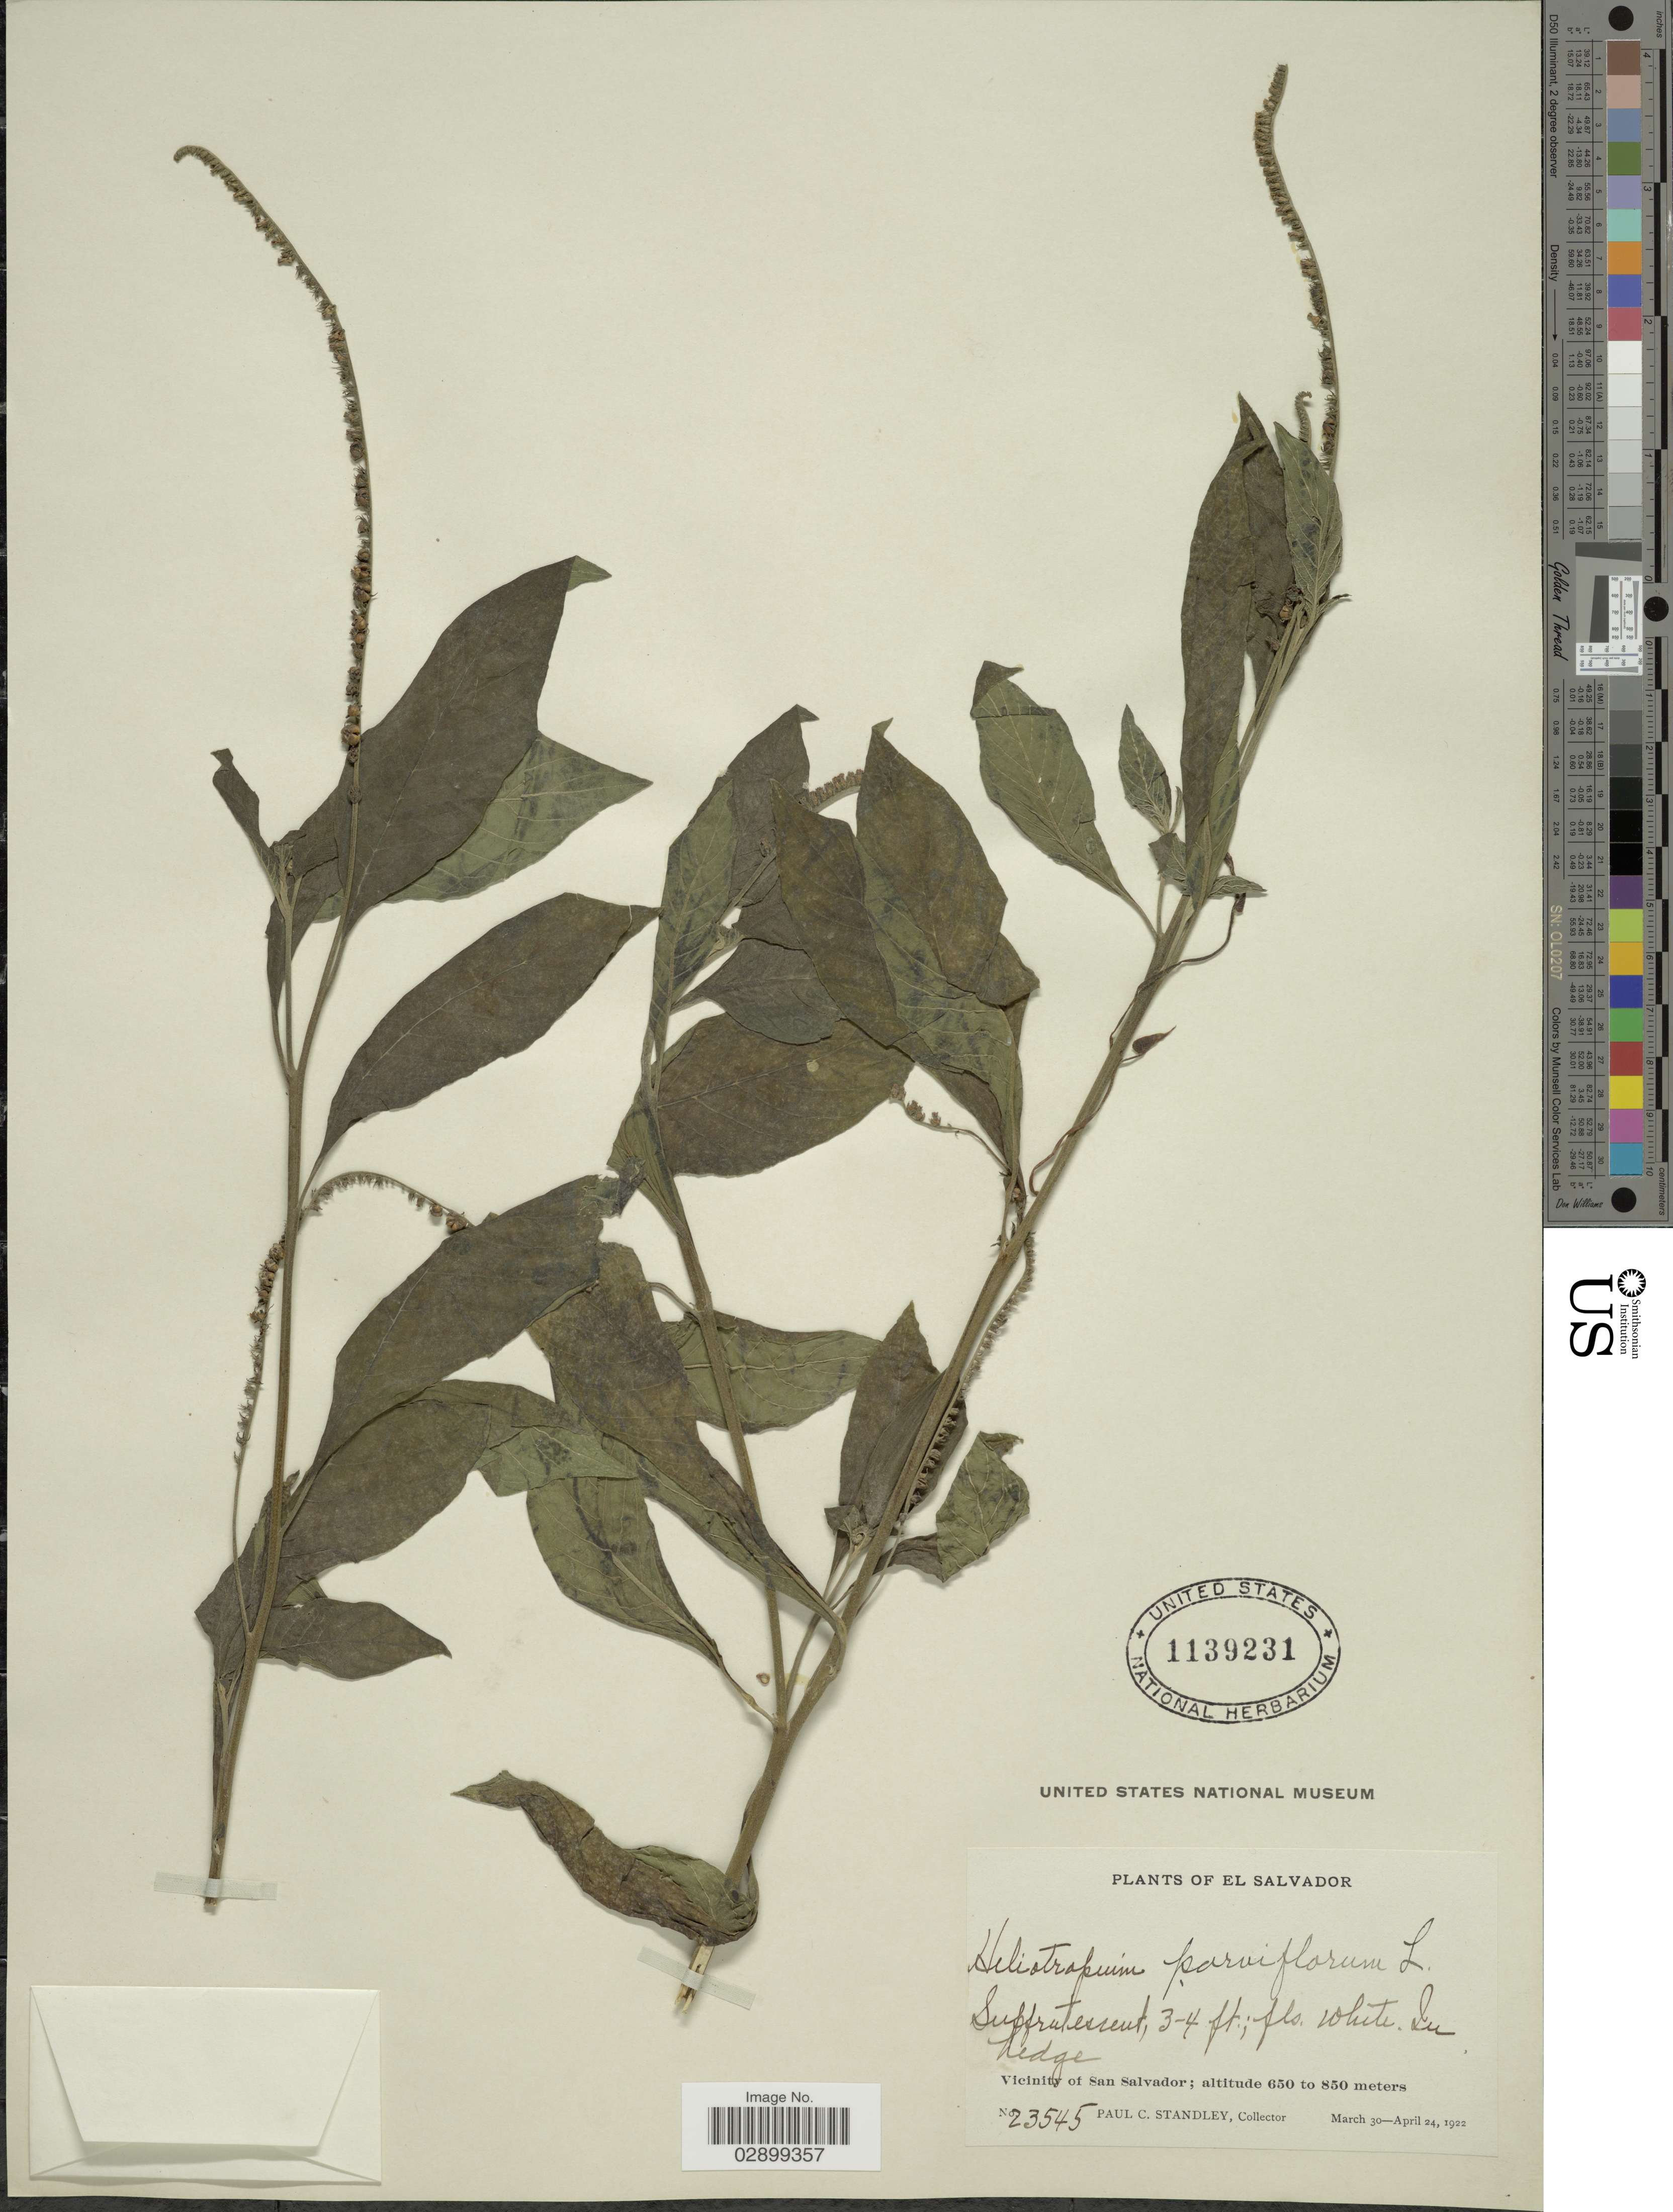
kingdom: Plantae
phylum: Tracheophyta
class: Magnoliopsida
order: Boraginales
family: Heliotropiaceae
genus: Heliotropium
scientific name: Heliotropium angiospermum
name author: Murray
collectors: P. C. Standley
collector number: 23545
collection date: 1922-03-30/1922-04-24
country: El Salvador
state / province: San Salvador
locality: Vicinity of San Salvador.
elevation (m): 650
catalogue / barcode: US 1139231